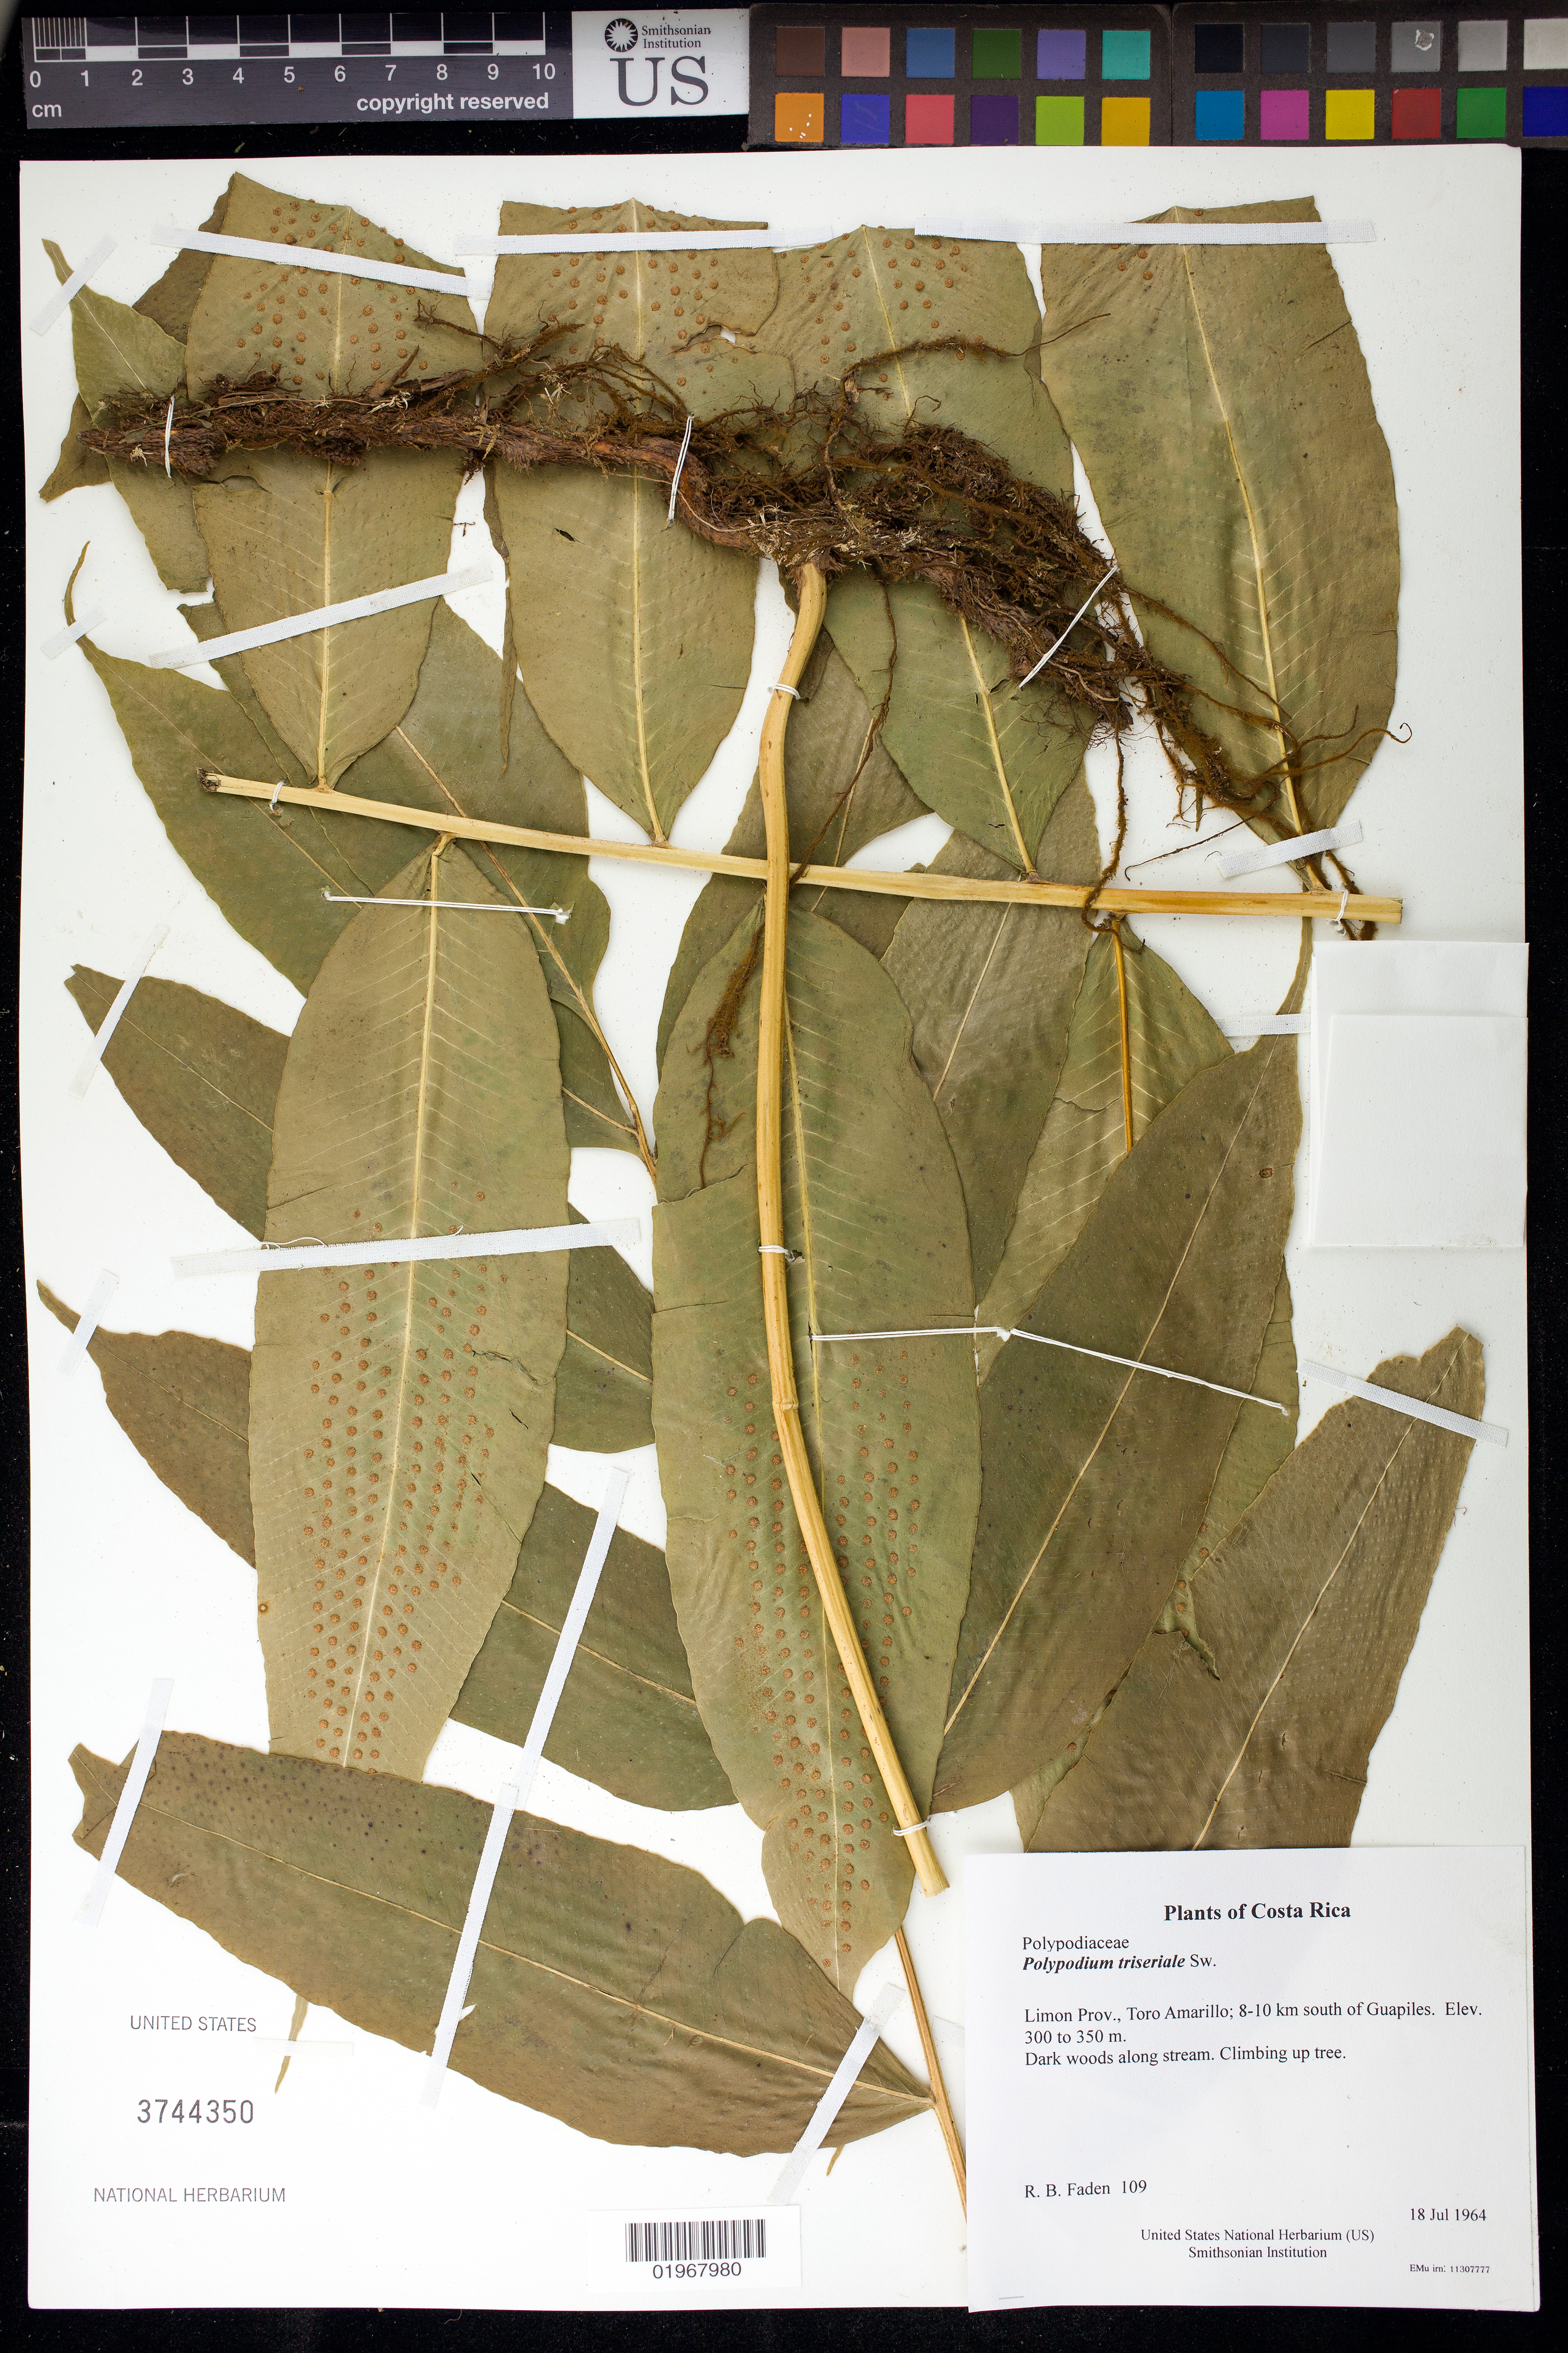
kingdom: Plantae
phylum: Tracheophyta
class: Polypodiopsida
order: Polypodiales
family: Polypodiaceae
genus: Polypodium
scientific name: Polypodium triseriale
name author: Sw.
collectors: R. B. Faden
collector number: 109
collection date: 1964-07-18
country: Costa Rica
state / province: Limon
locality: Toro Amarillo; 8-10 km south of Guapiles.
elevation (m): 300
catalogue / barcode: US 3744350